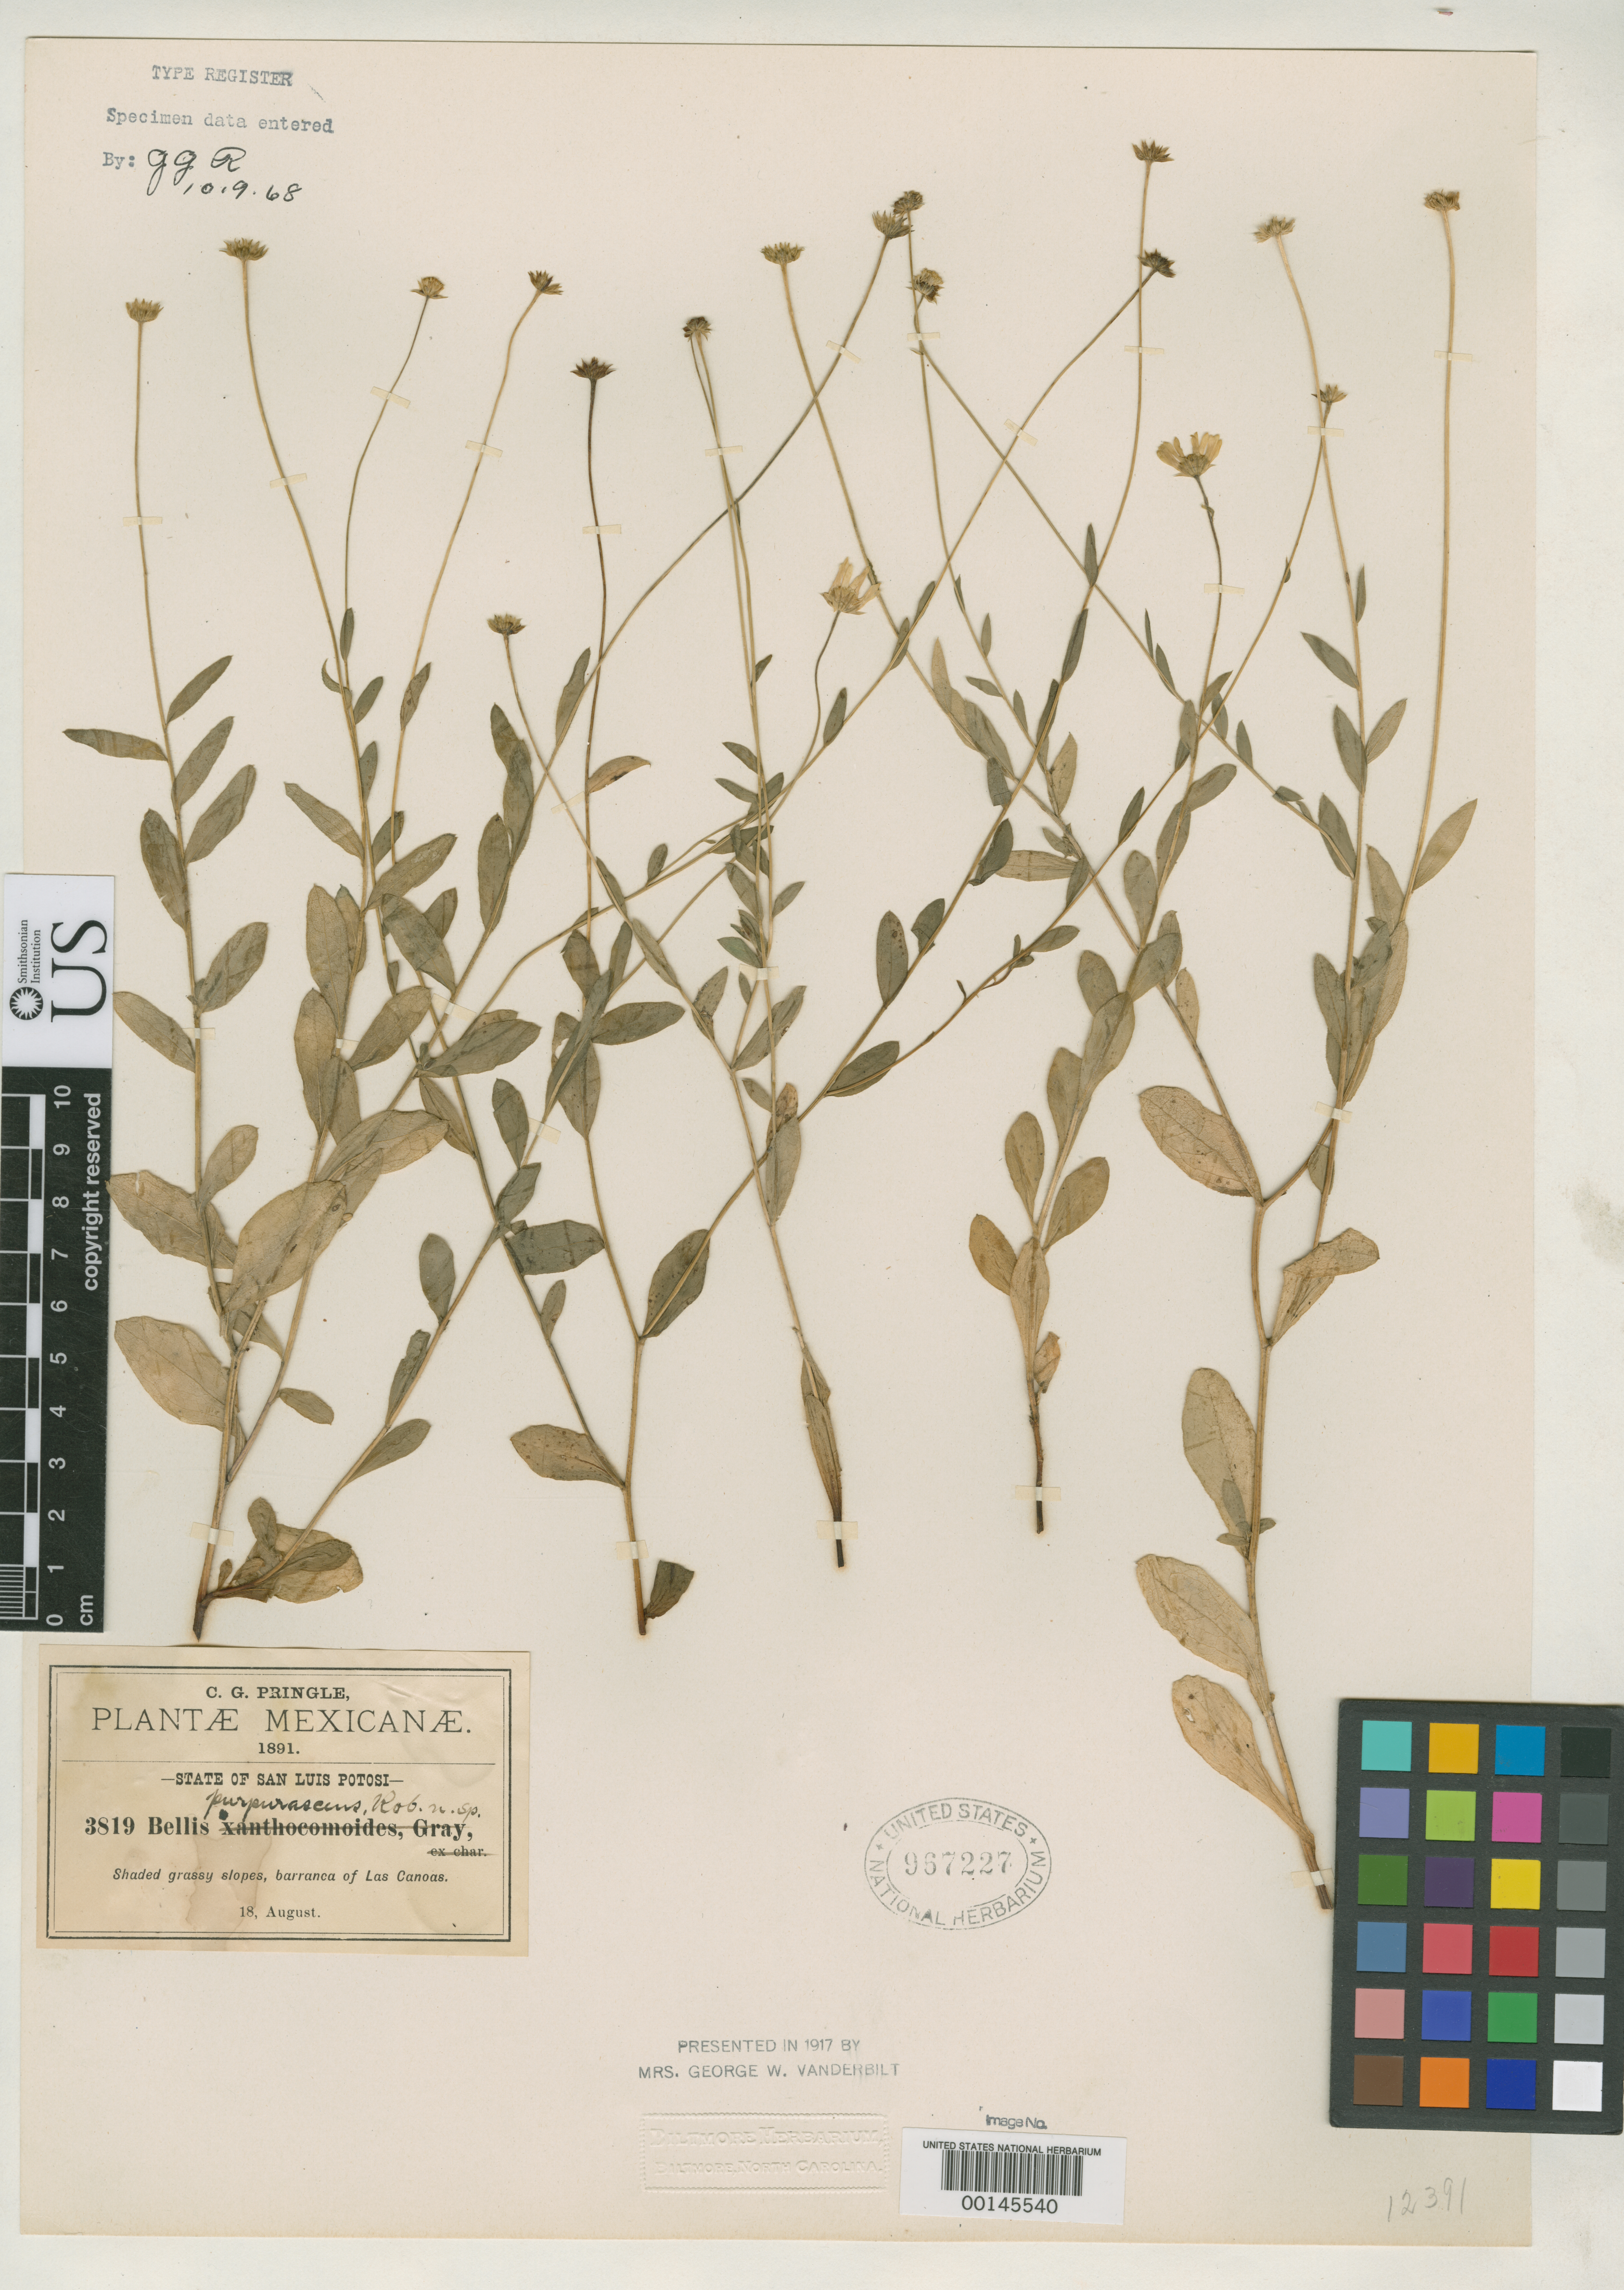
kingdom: Plantae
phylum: Tracheophyta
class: Magnoliopsida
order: Asterales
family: Asteraceae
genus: Bellis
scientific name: Bellis purpurascens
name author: B.L. Rob.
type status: Isotype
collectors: C. G. Pringle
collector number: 3819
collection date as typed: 18 Aug 1891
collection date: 1891-08-18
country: Mexico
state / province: San Luis Potosi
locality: Las Canoas.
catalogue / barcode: US 967227